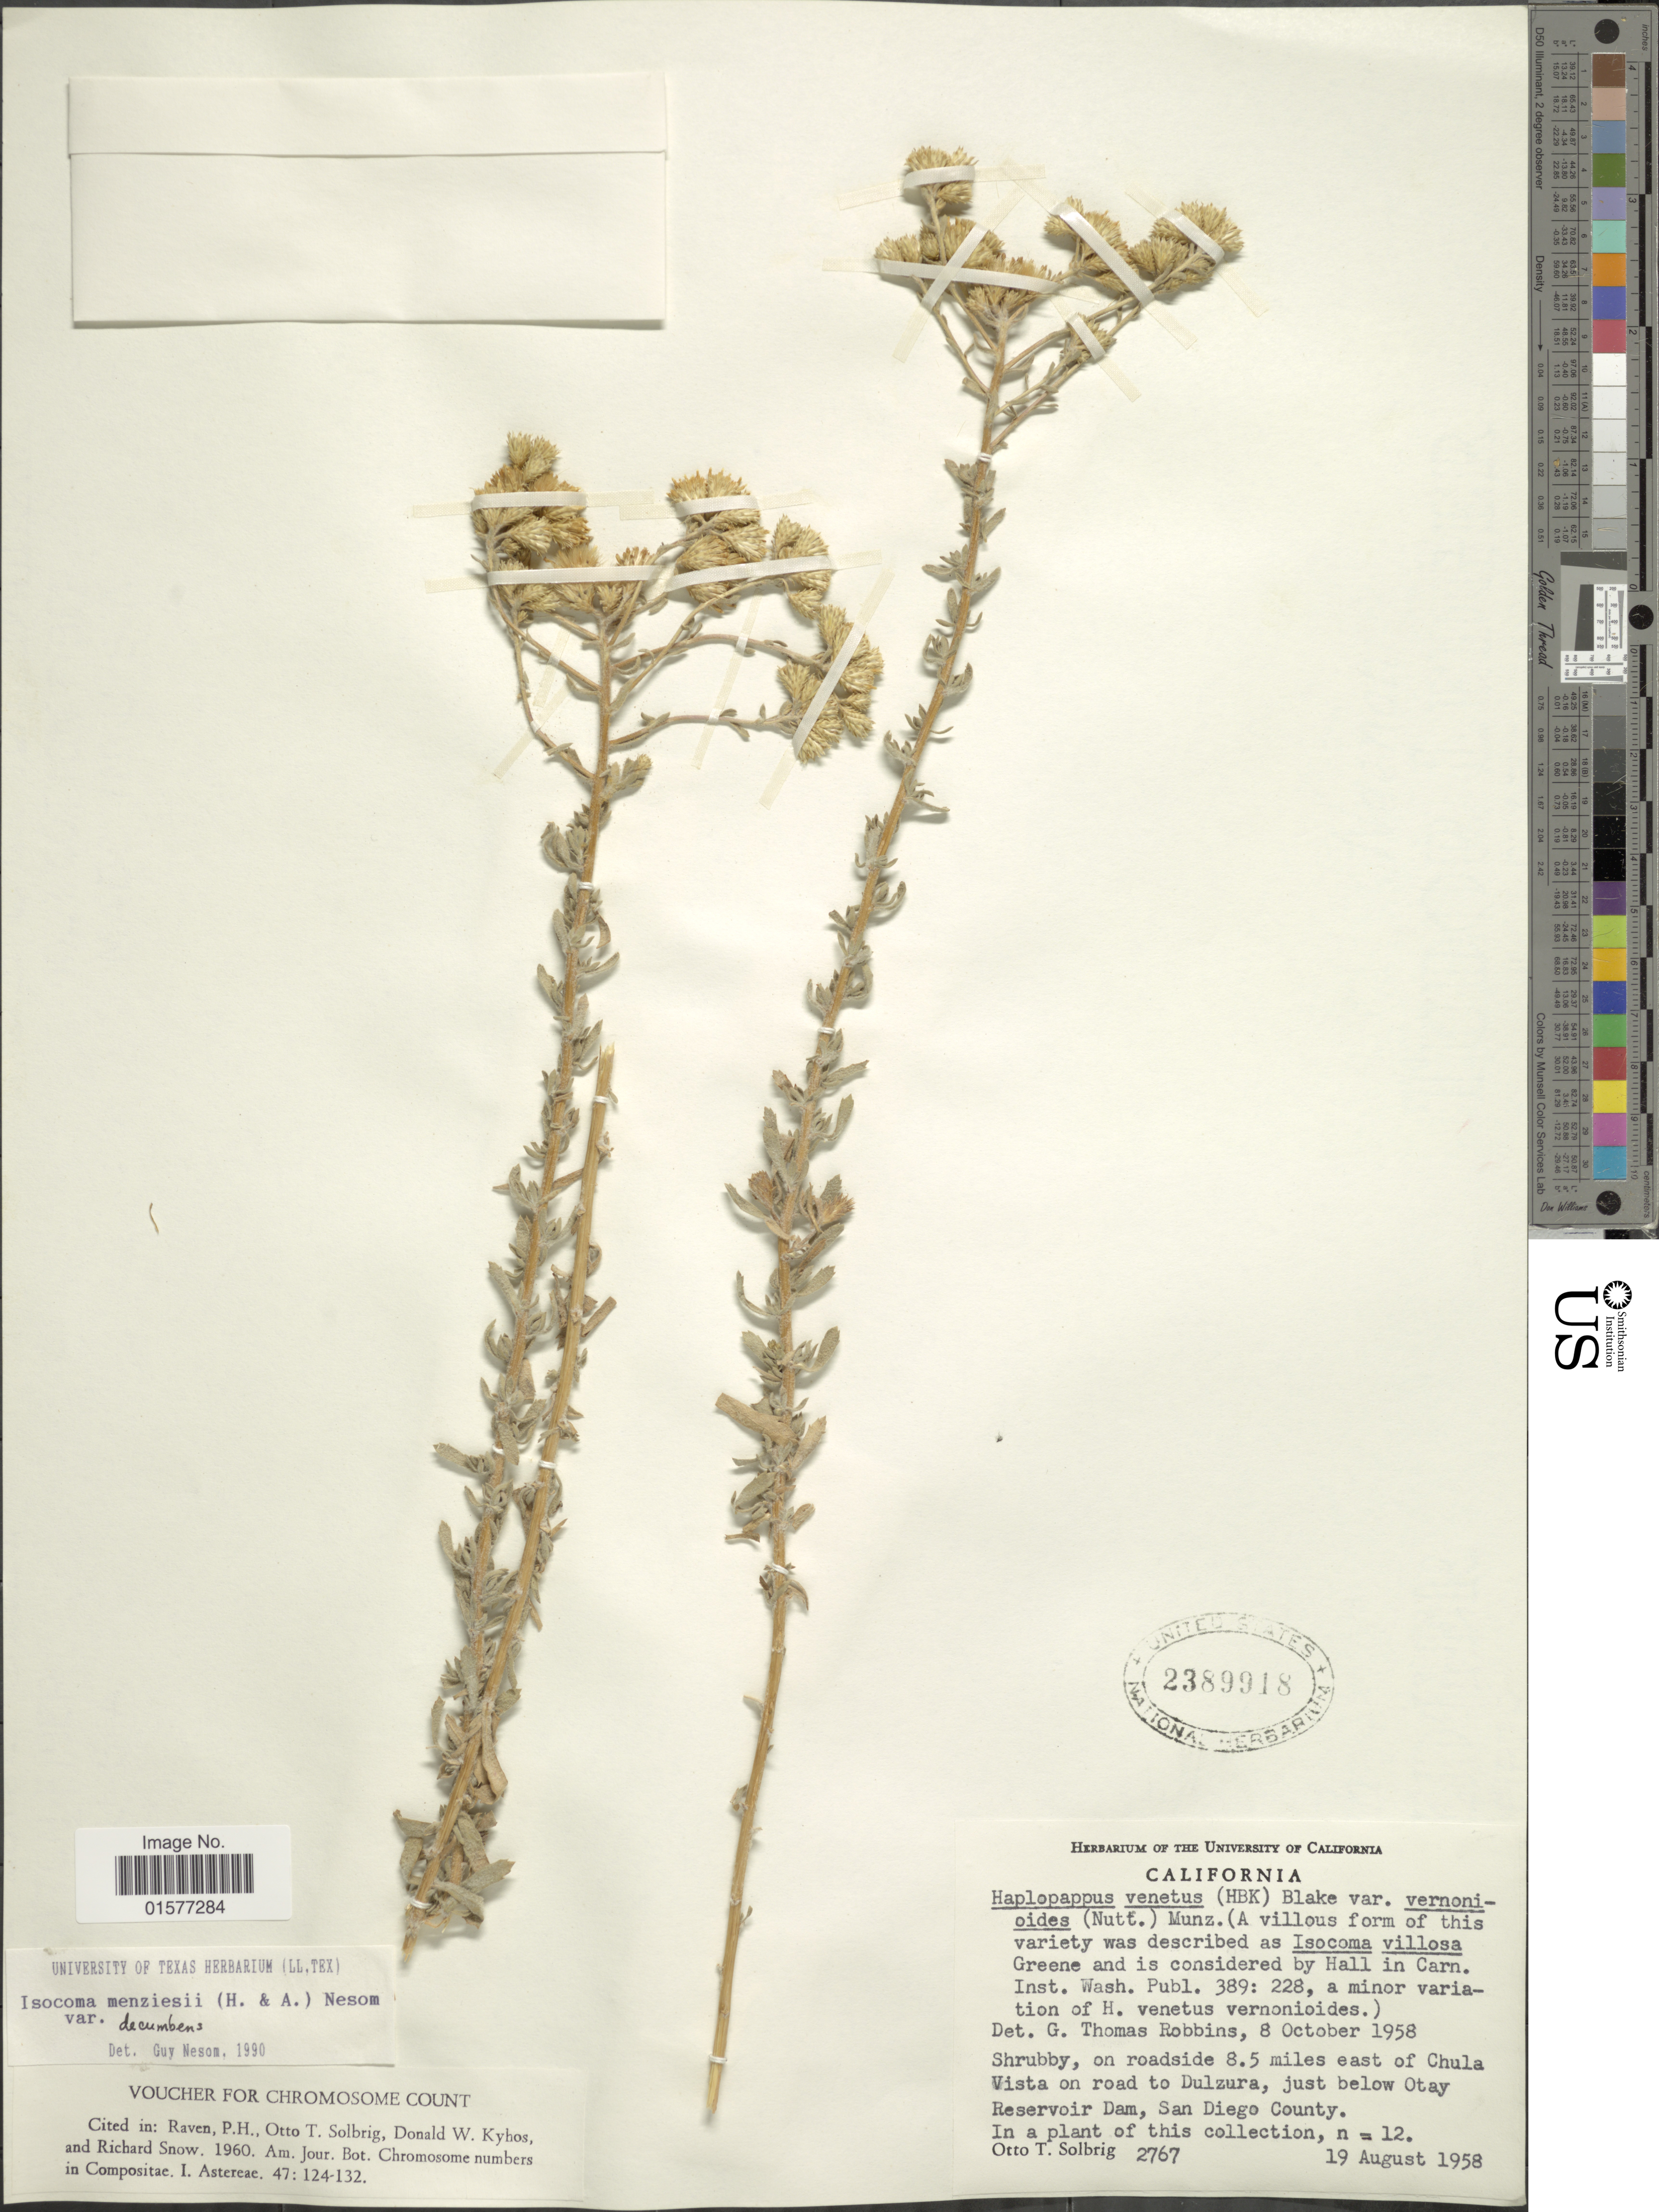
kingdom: Plantae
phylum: Tracheophyta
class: Magnoliopsida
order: Asterales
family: Asteraceae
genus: Isocoma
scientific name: Isocoma menziesii var. decumbens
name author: G.L. Nesom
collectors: O. T. Solbrig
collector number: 2767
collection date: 1958-08-19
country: United States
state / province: California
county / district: San Diego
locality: Shrubby on, roadside 8.5 miles east of Chula Vista on road to Dulzura, just below Otay Reservoir Dam, San Diego County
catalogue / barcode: US 2389918